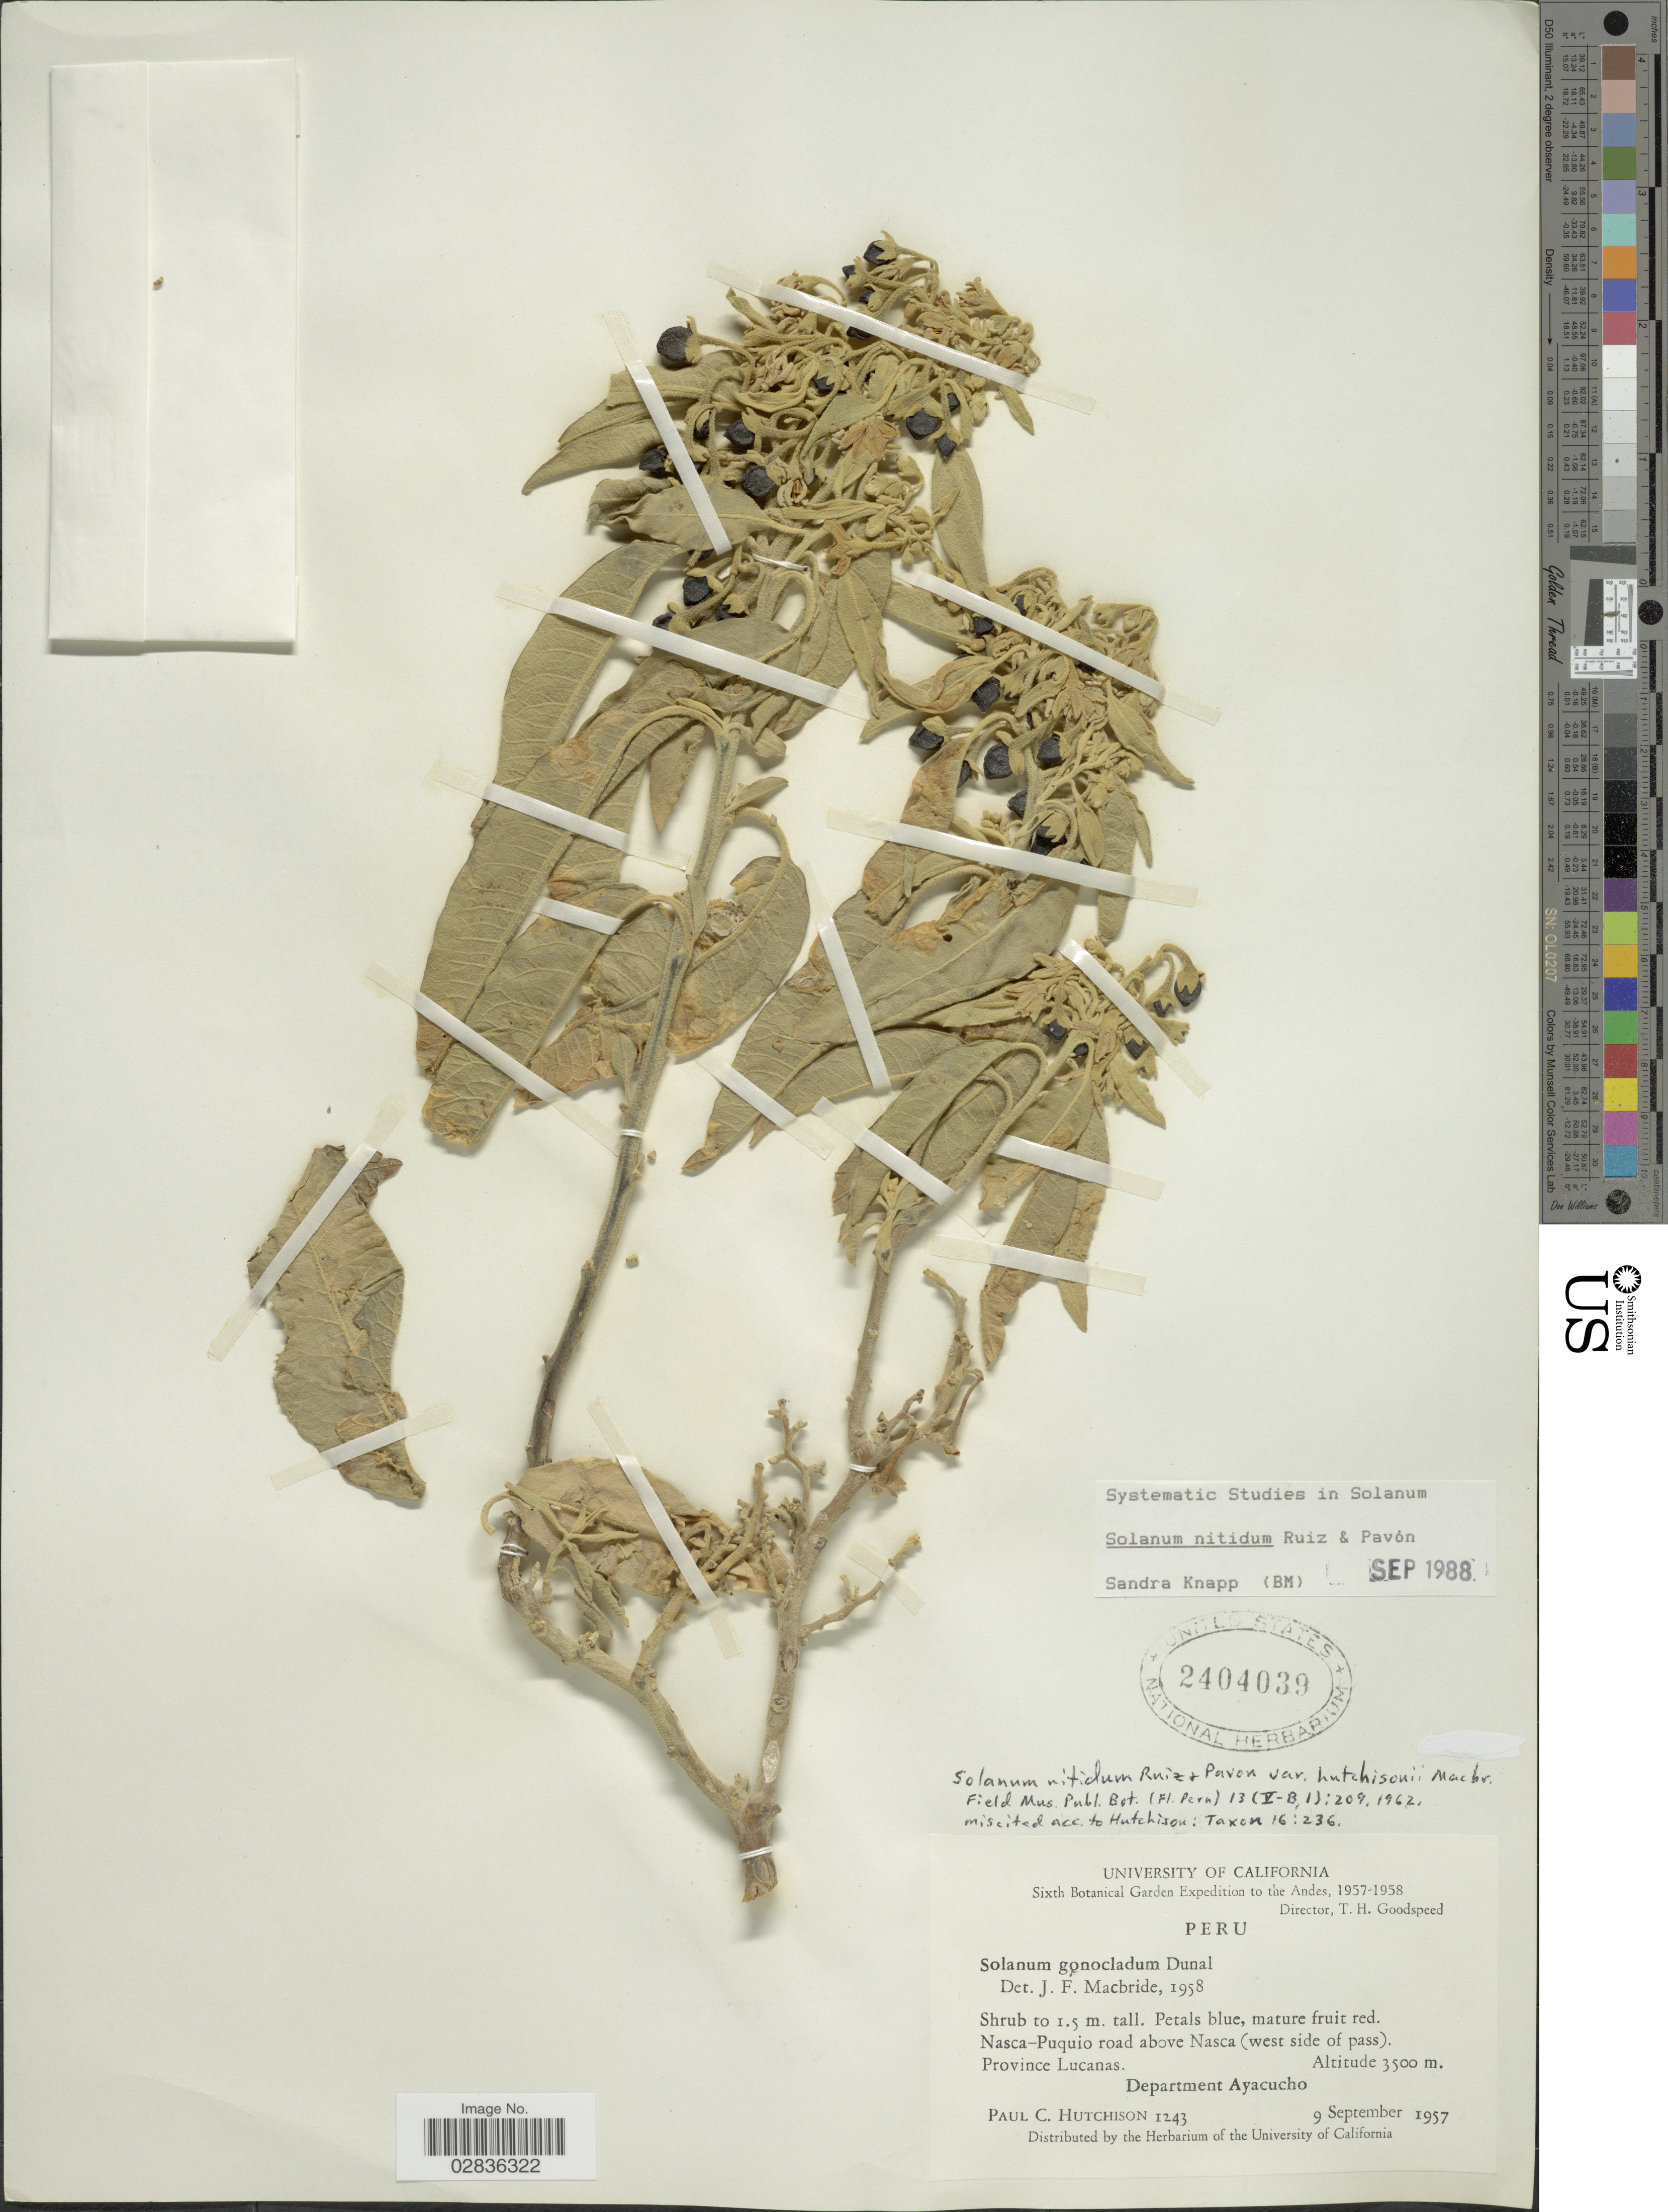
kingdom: Plantae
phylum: Tracheophyta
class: Magnoliopsida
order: Solanales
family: Solanaceae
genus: Solanum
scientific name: Solanum nitidum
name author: Ruiz & Pav.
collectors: P. C. Hutchison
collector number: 1243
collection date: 1957-09-09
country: Peru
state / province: Ayacucho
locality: Andes. Nasca-Puquio road above Nasca (west side of pass). Province Lucanas. Department Ayacucho.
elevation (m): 3500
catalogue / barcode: US 2404039